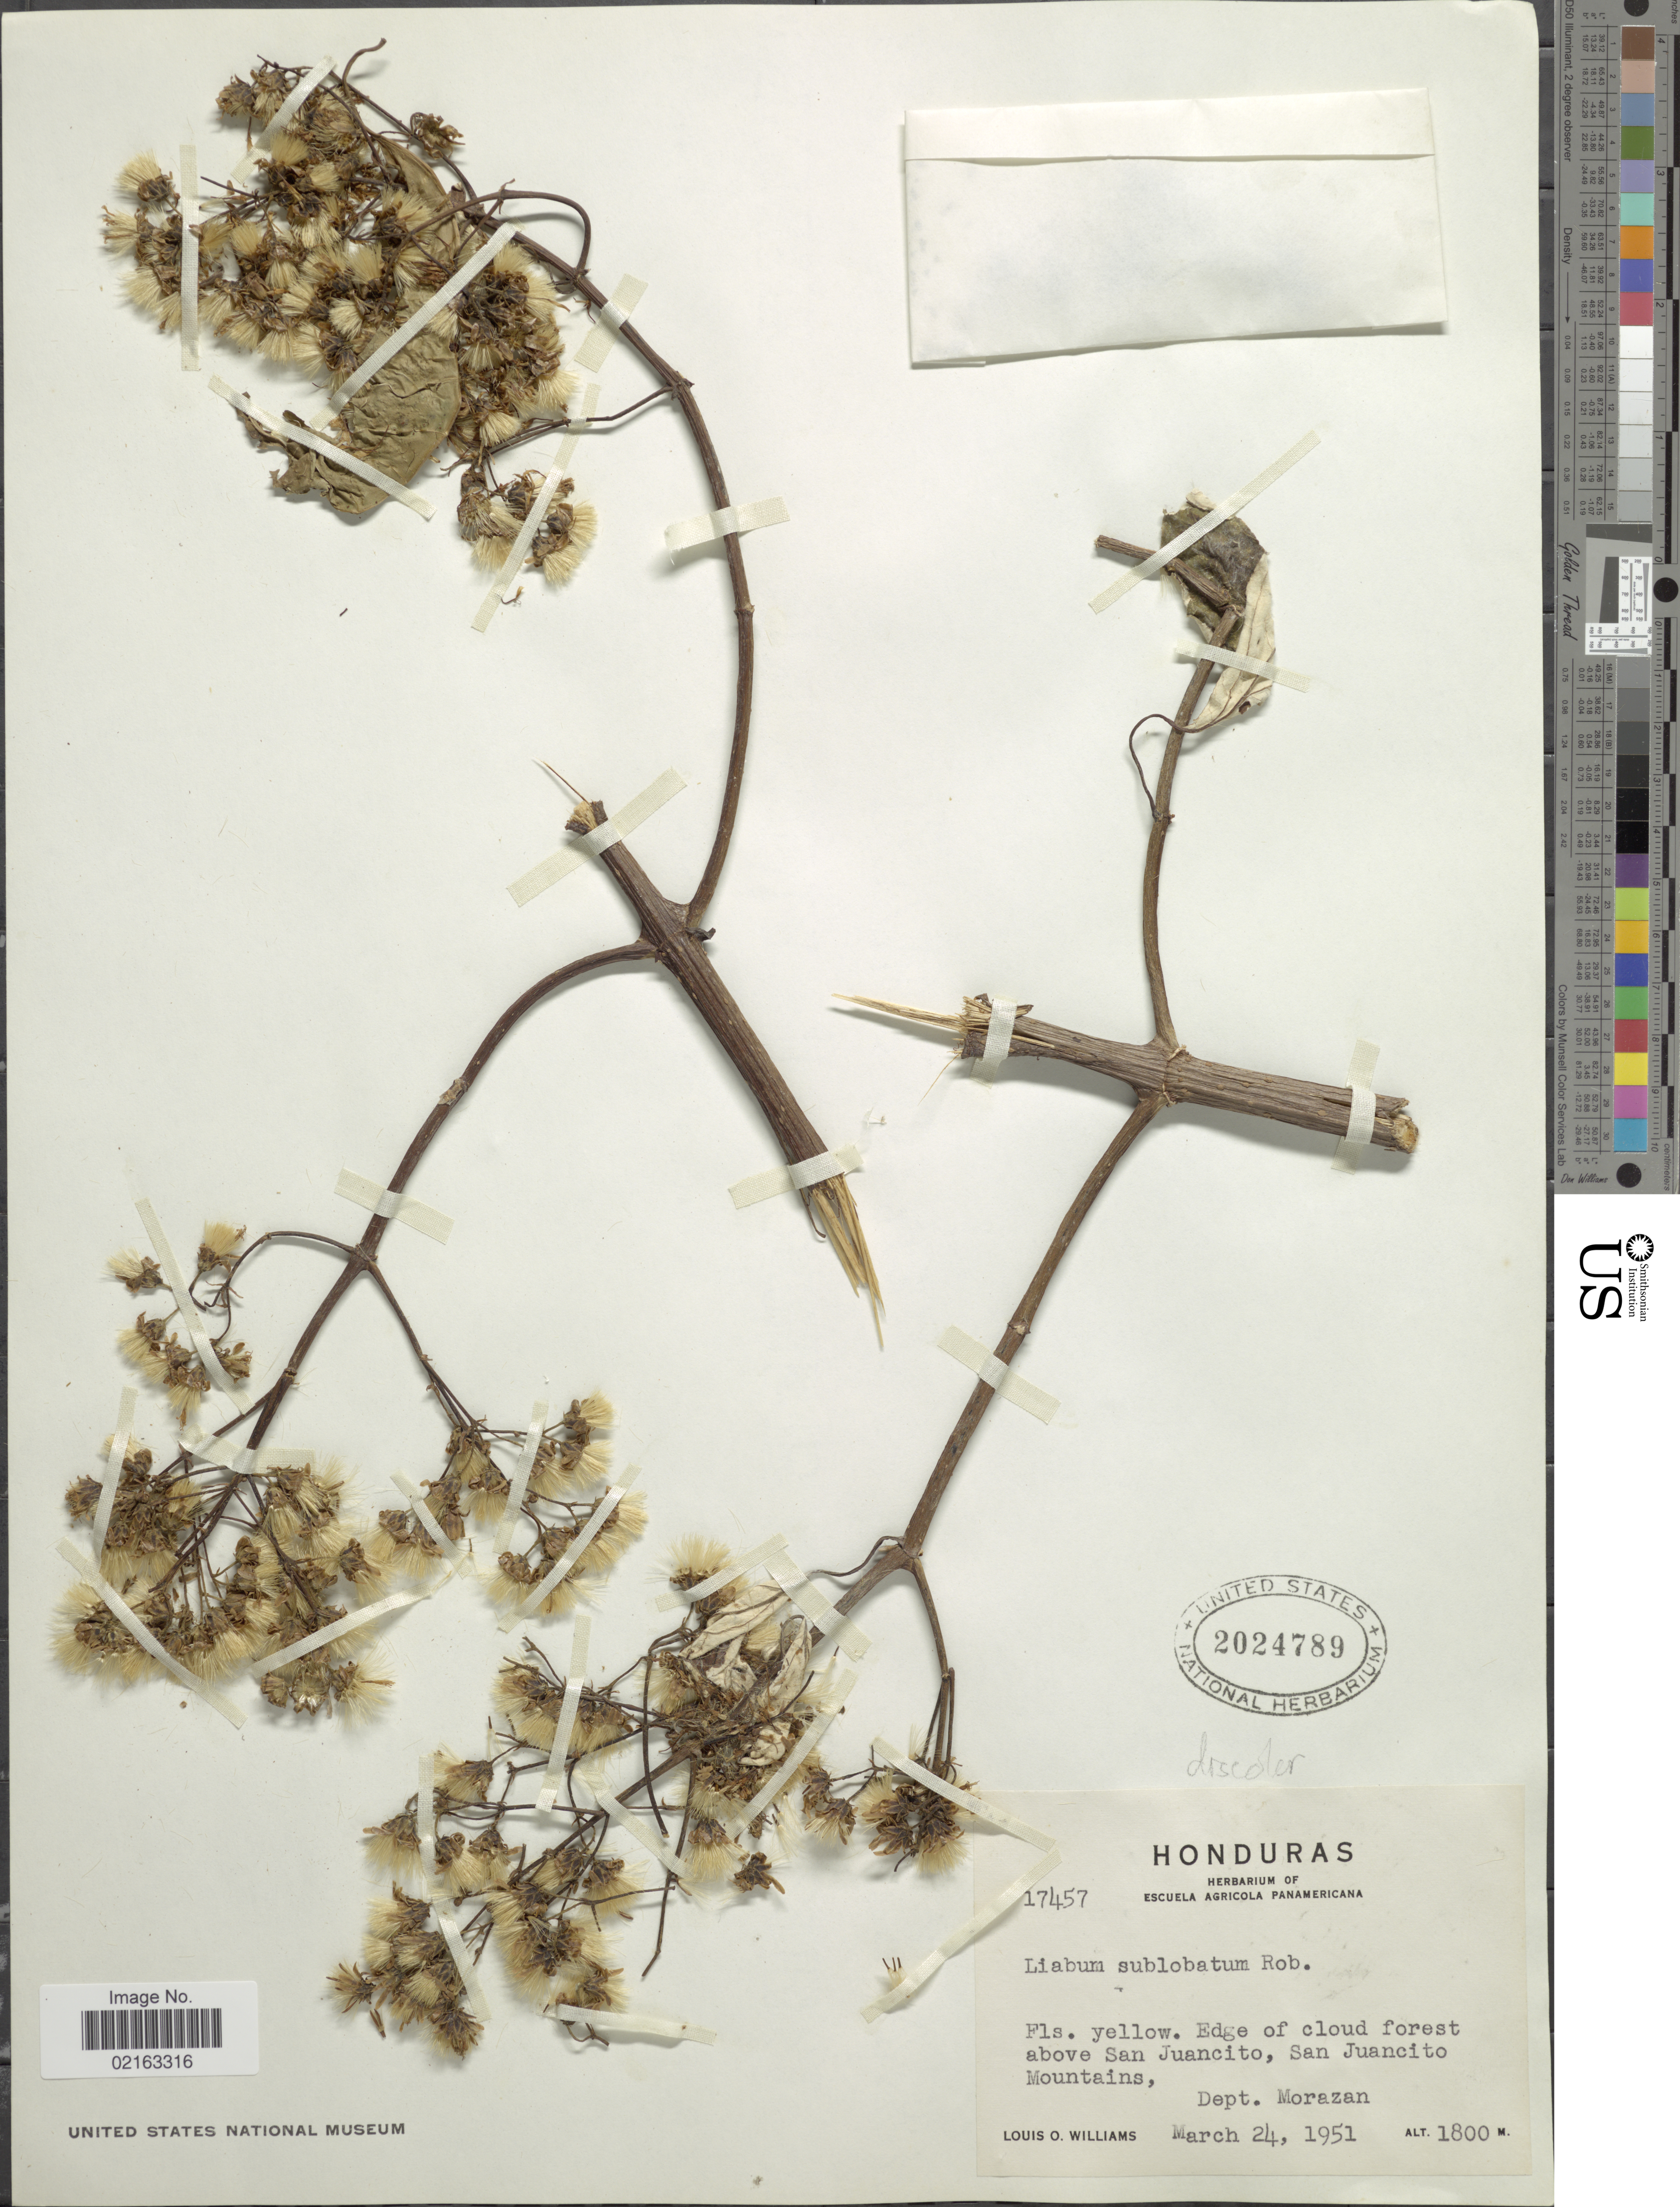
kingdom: Plantae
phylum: Tracheophyta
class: Magnoliopsida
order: Asterales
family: Asteraceae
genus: Sinclairia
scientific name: Sinclairia discolor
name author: Hook. & Arn.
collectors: L. O. Williams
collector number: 17457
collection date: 1951-03-24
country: Honduras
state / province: Fco. Morazán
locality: Edge of cloud forest above San Juancito, San Juancito Mountains, Dept. Morazan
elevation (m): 1800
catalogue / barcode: US 2024789